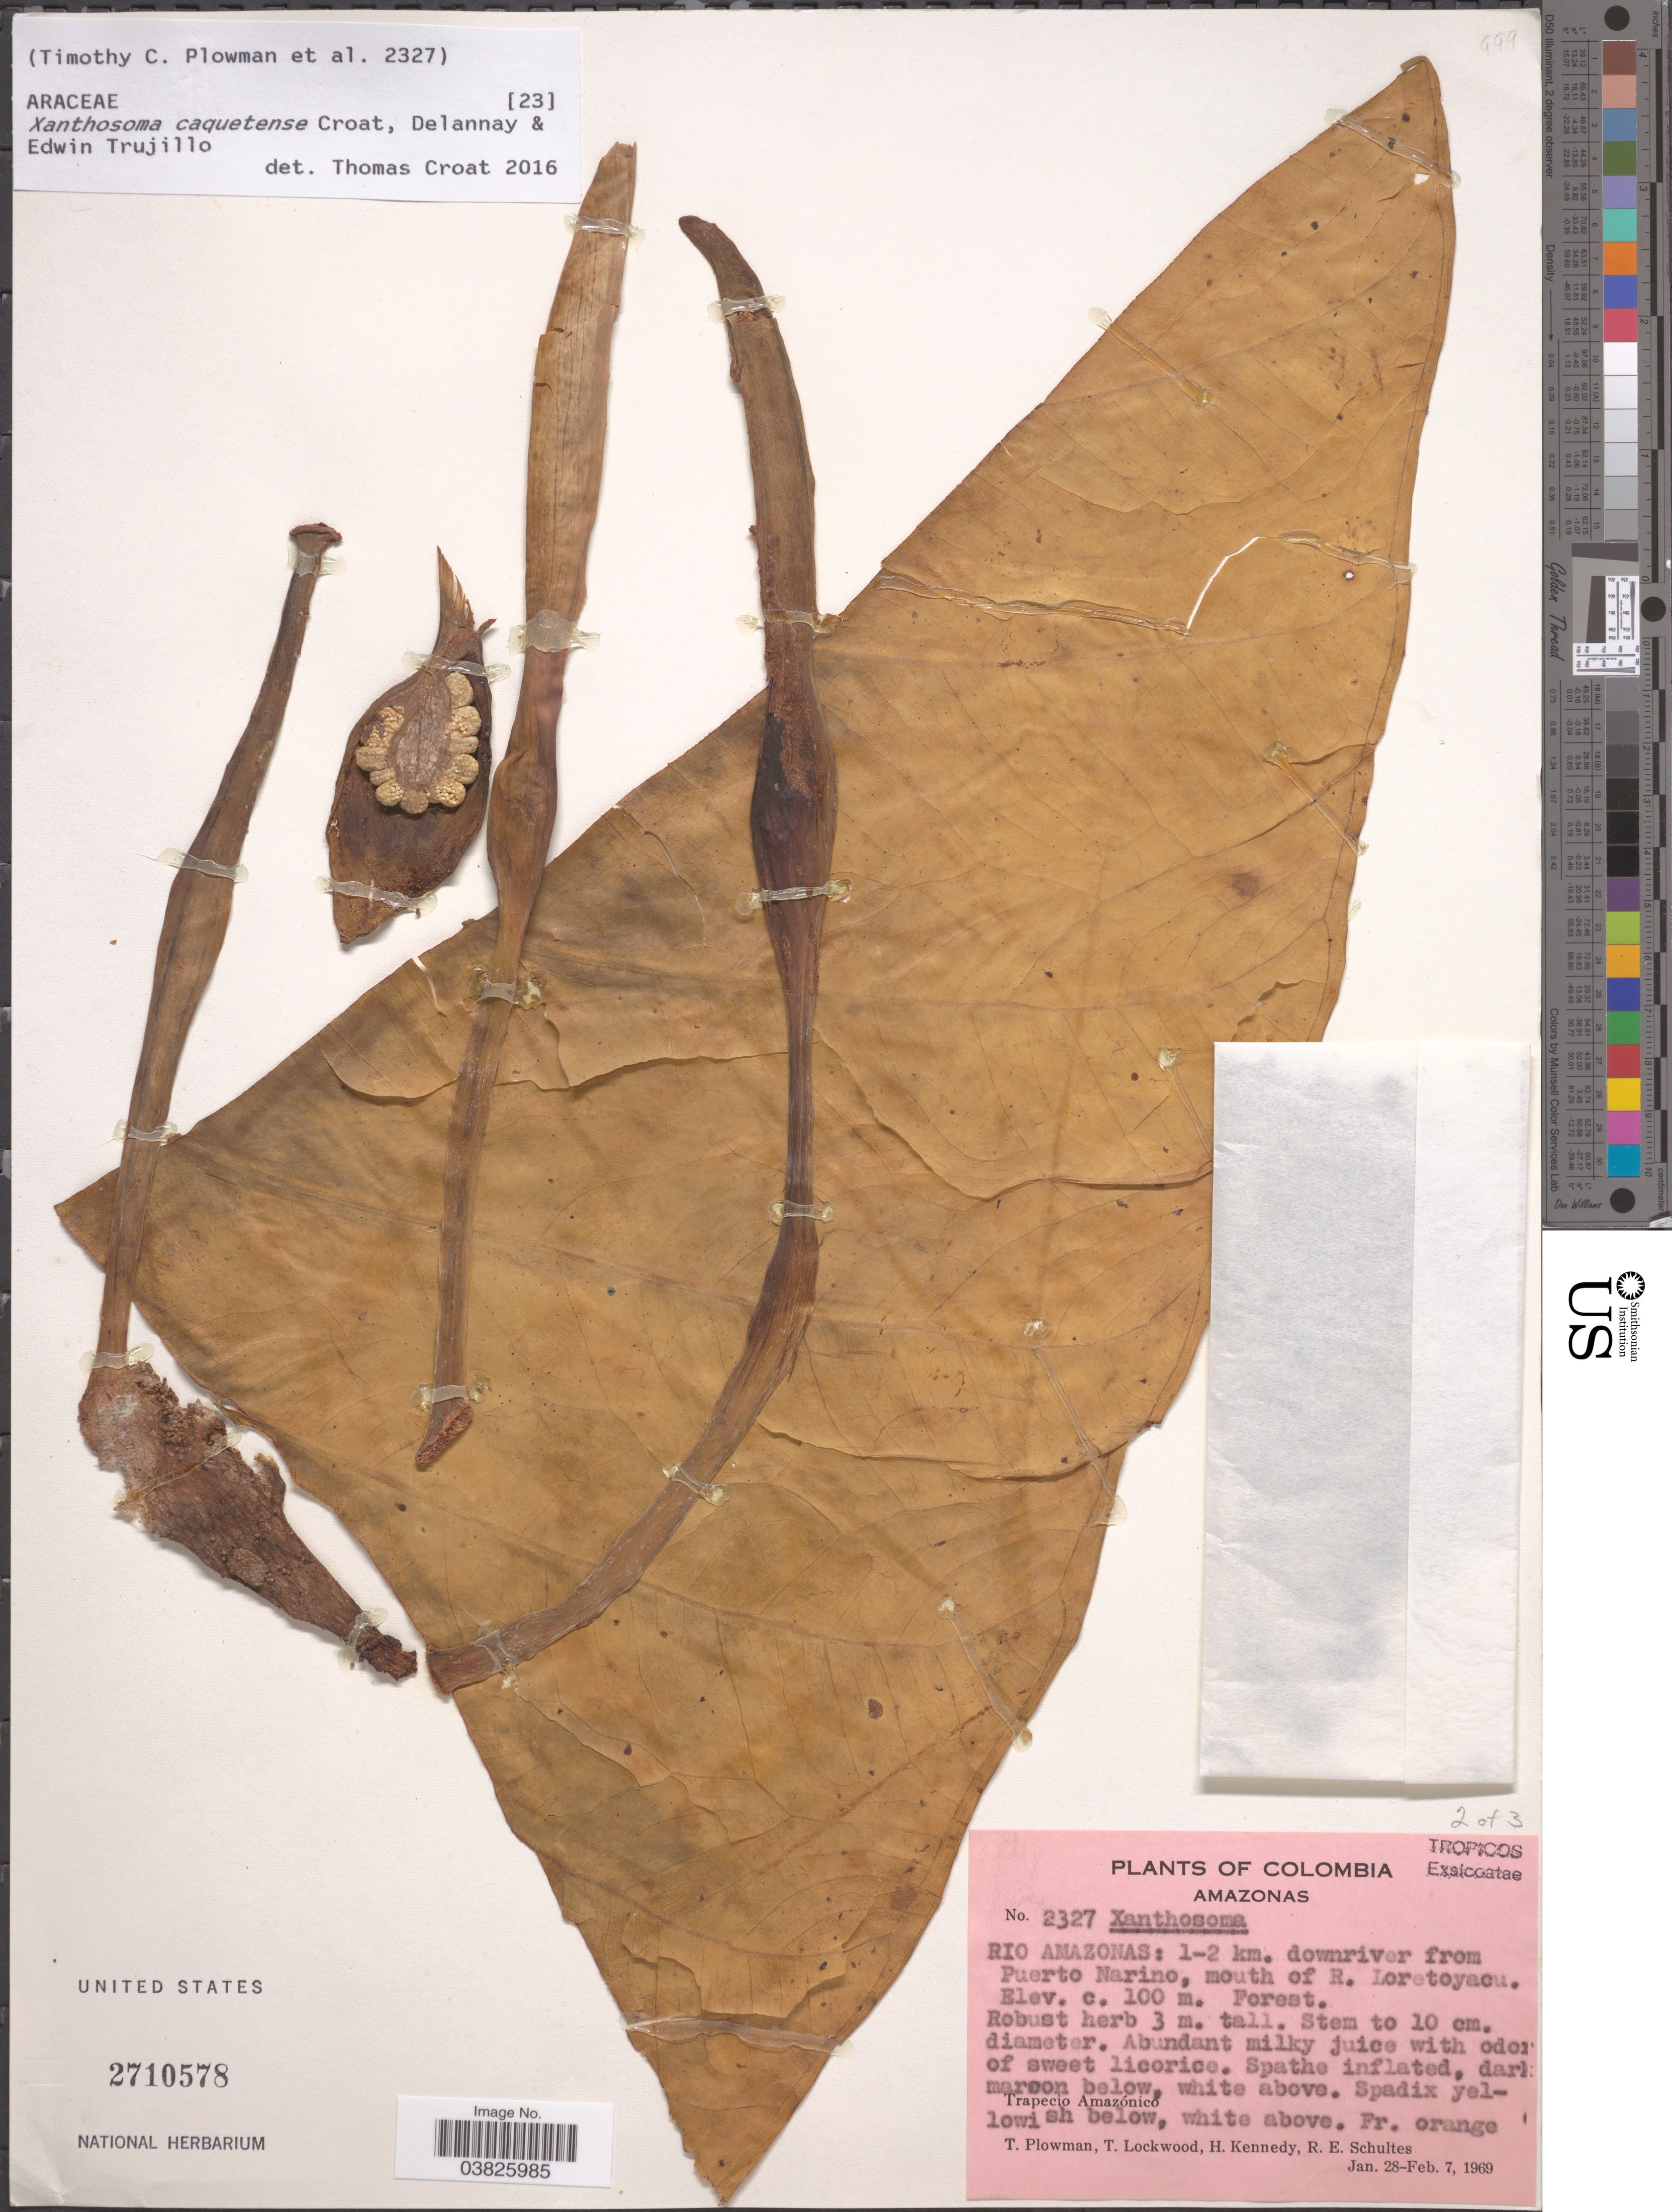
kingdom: Plantae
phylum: Tracheophyta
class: Liliopsida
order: Alismatales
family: Araceae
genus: Xanthosoma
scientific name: Xanthosoma caquetense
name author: Croat et al.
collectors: T. Plowman, T. Lockwood, H. Kennedy & R. E. Schultes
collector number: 2327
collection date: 1969-01-28/1969-02-07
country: Colombia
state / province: Amazônas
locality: Rio Amazonas: 1-2 km. downriver from Puerto Narino, mouth of R. Loretoyacu. Trapecio Amazónico.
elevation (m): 100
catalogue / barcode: US 2710578